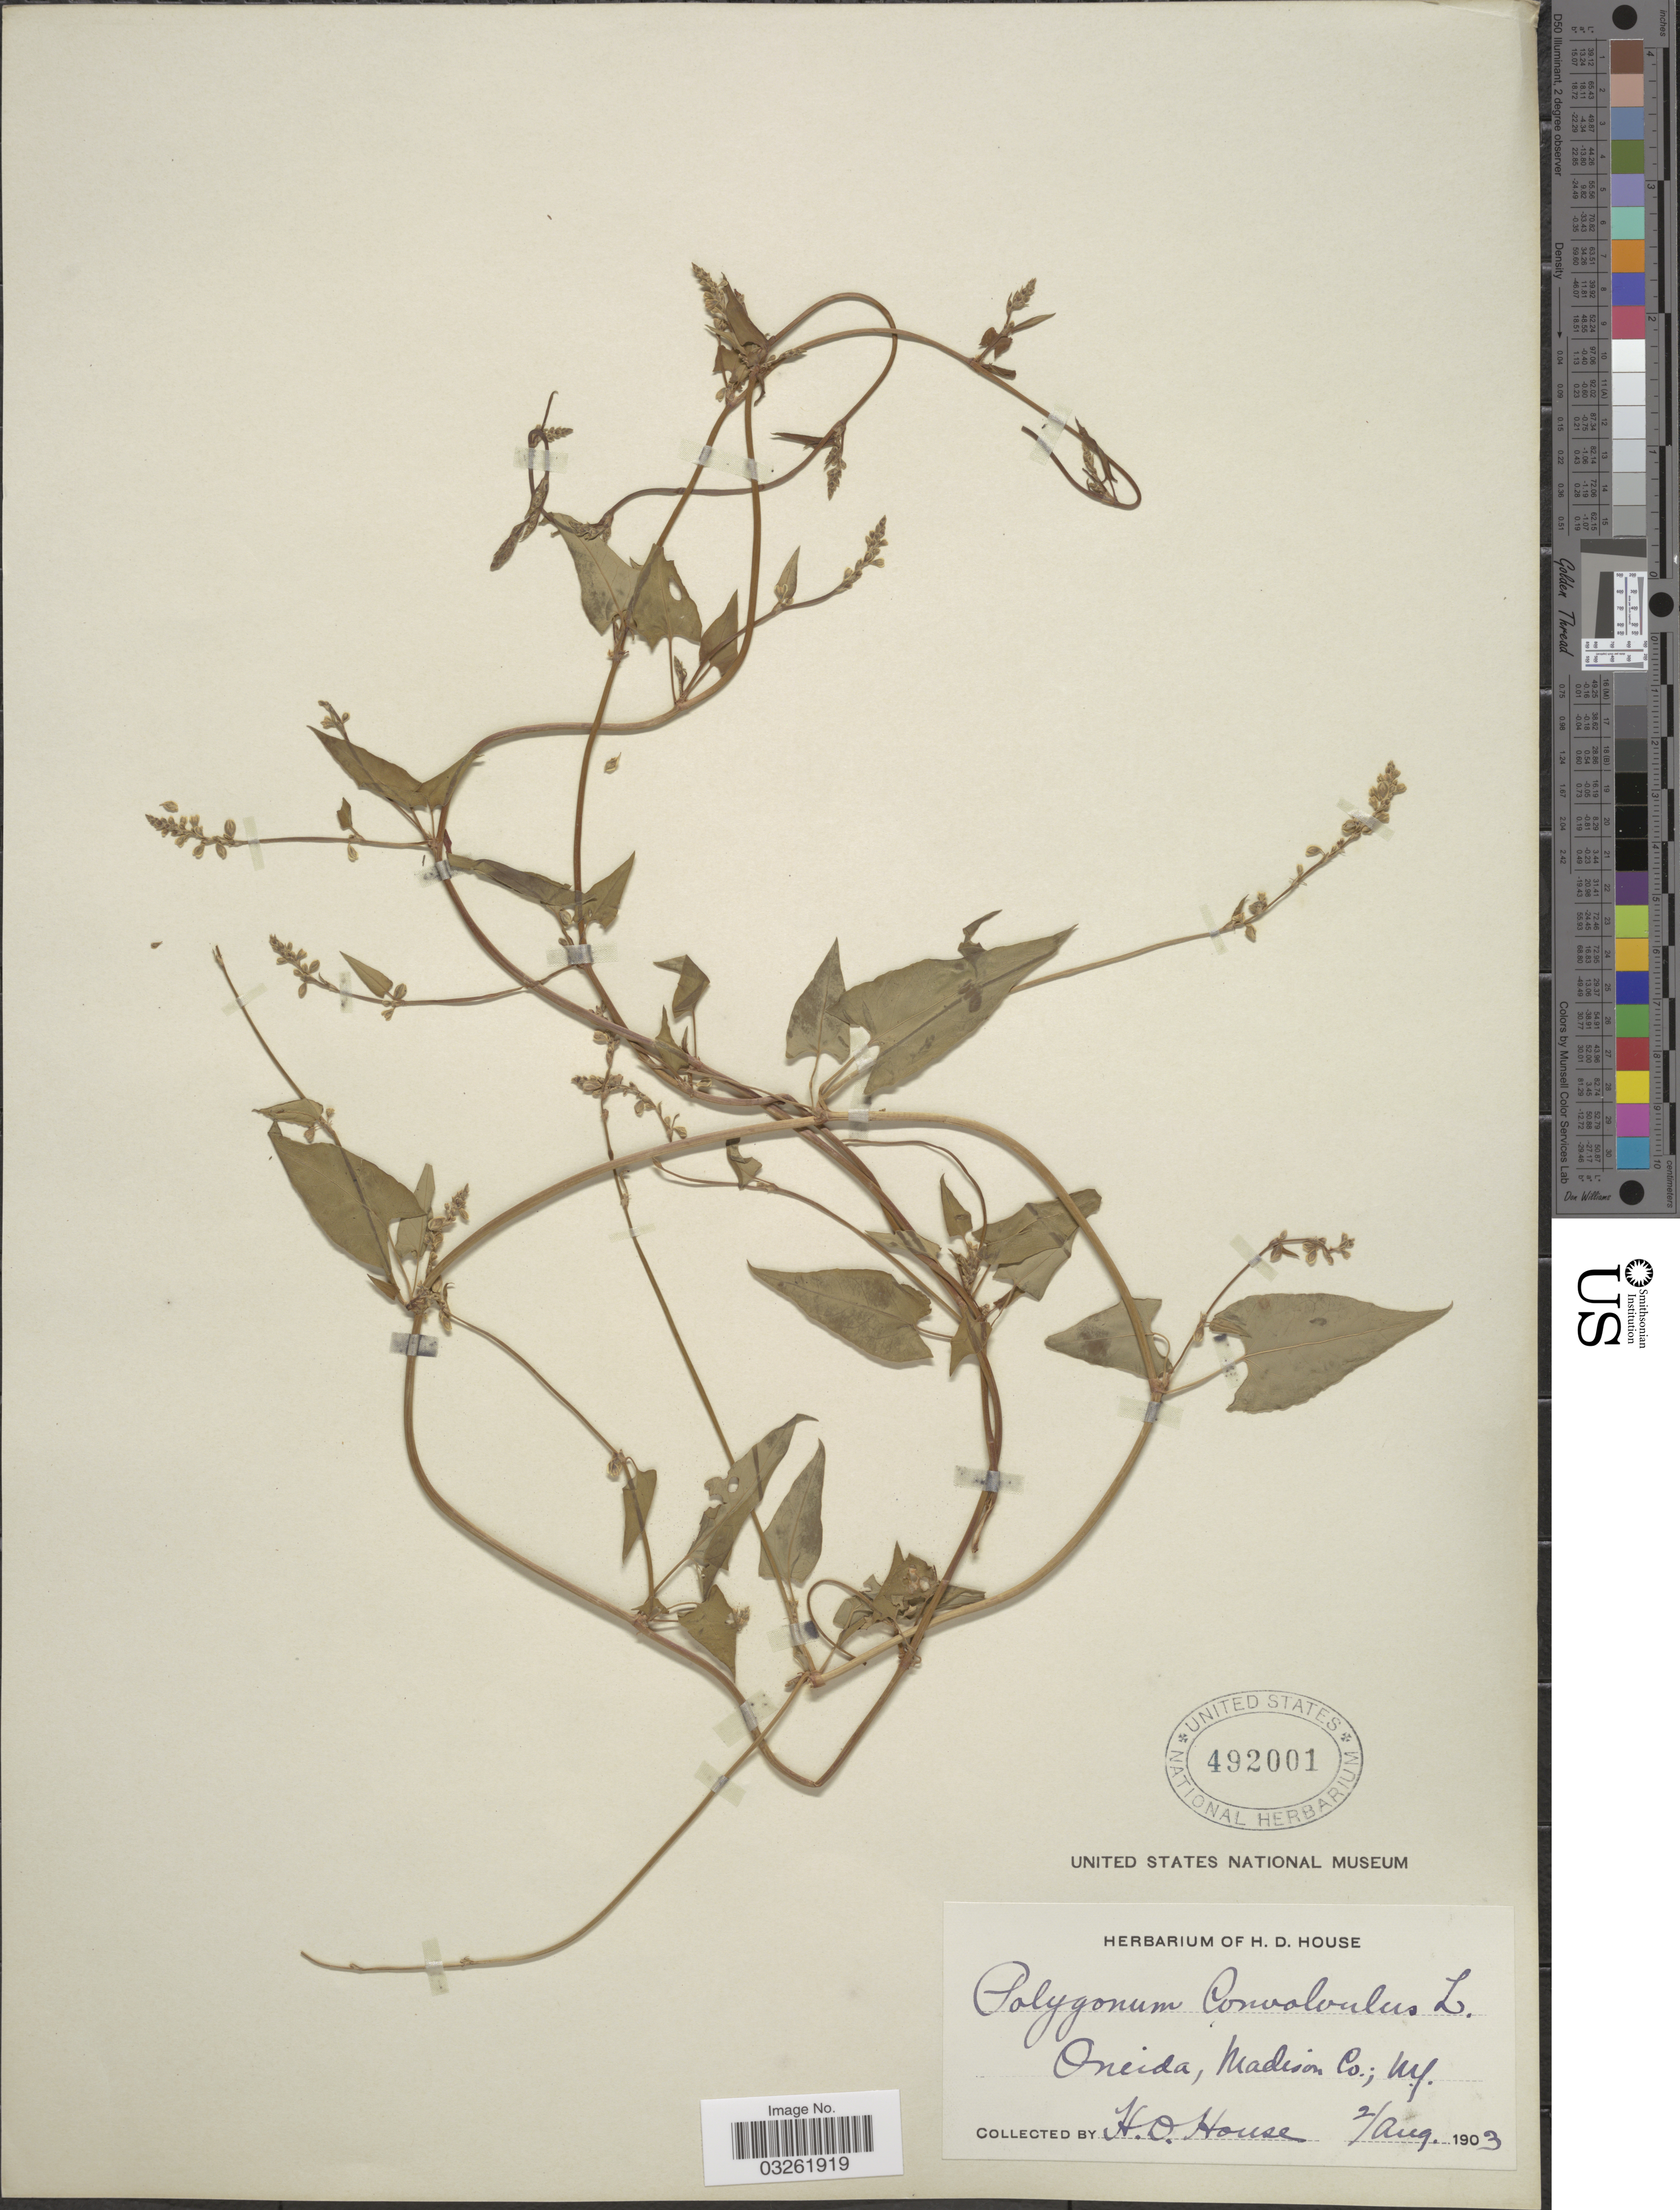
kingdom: Plantae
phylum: Tracheophyta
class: Magnoliopsida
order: Caryophyllales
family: Polygonaceae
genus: Fallopia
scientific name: Fallopia convolvulus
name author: (L.) Á. Löve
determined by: Strong, M. T., (US), Smithsonian Institution - National Museum of Natural History (UNITED STATES)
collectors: H. D. House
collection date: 1903-08-02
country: United States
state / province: New York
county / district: Oneida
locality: Oneida, Madison Co.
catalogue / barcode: US 492001